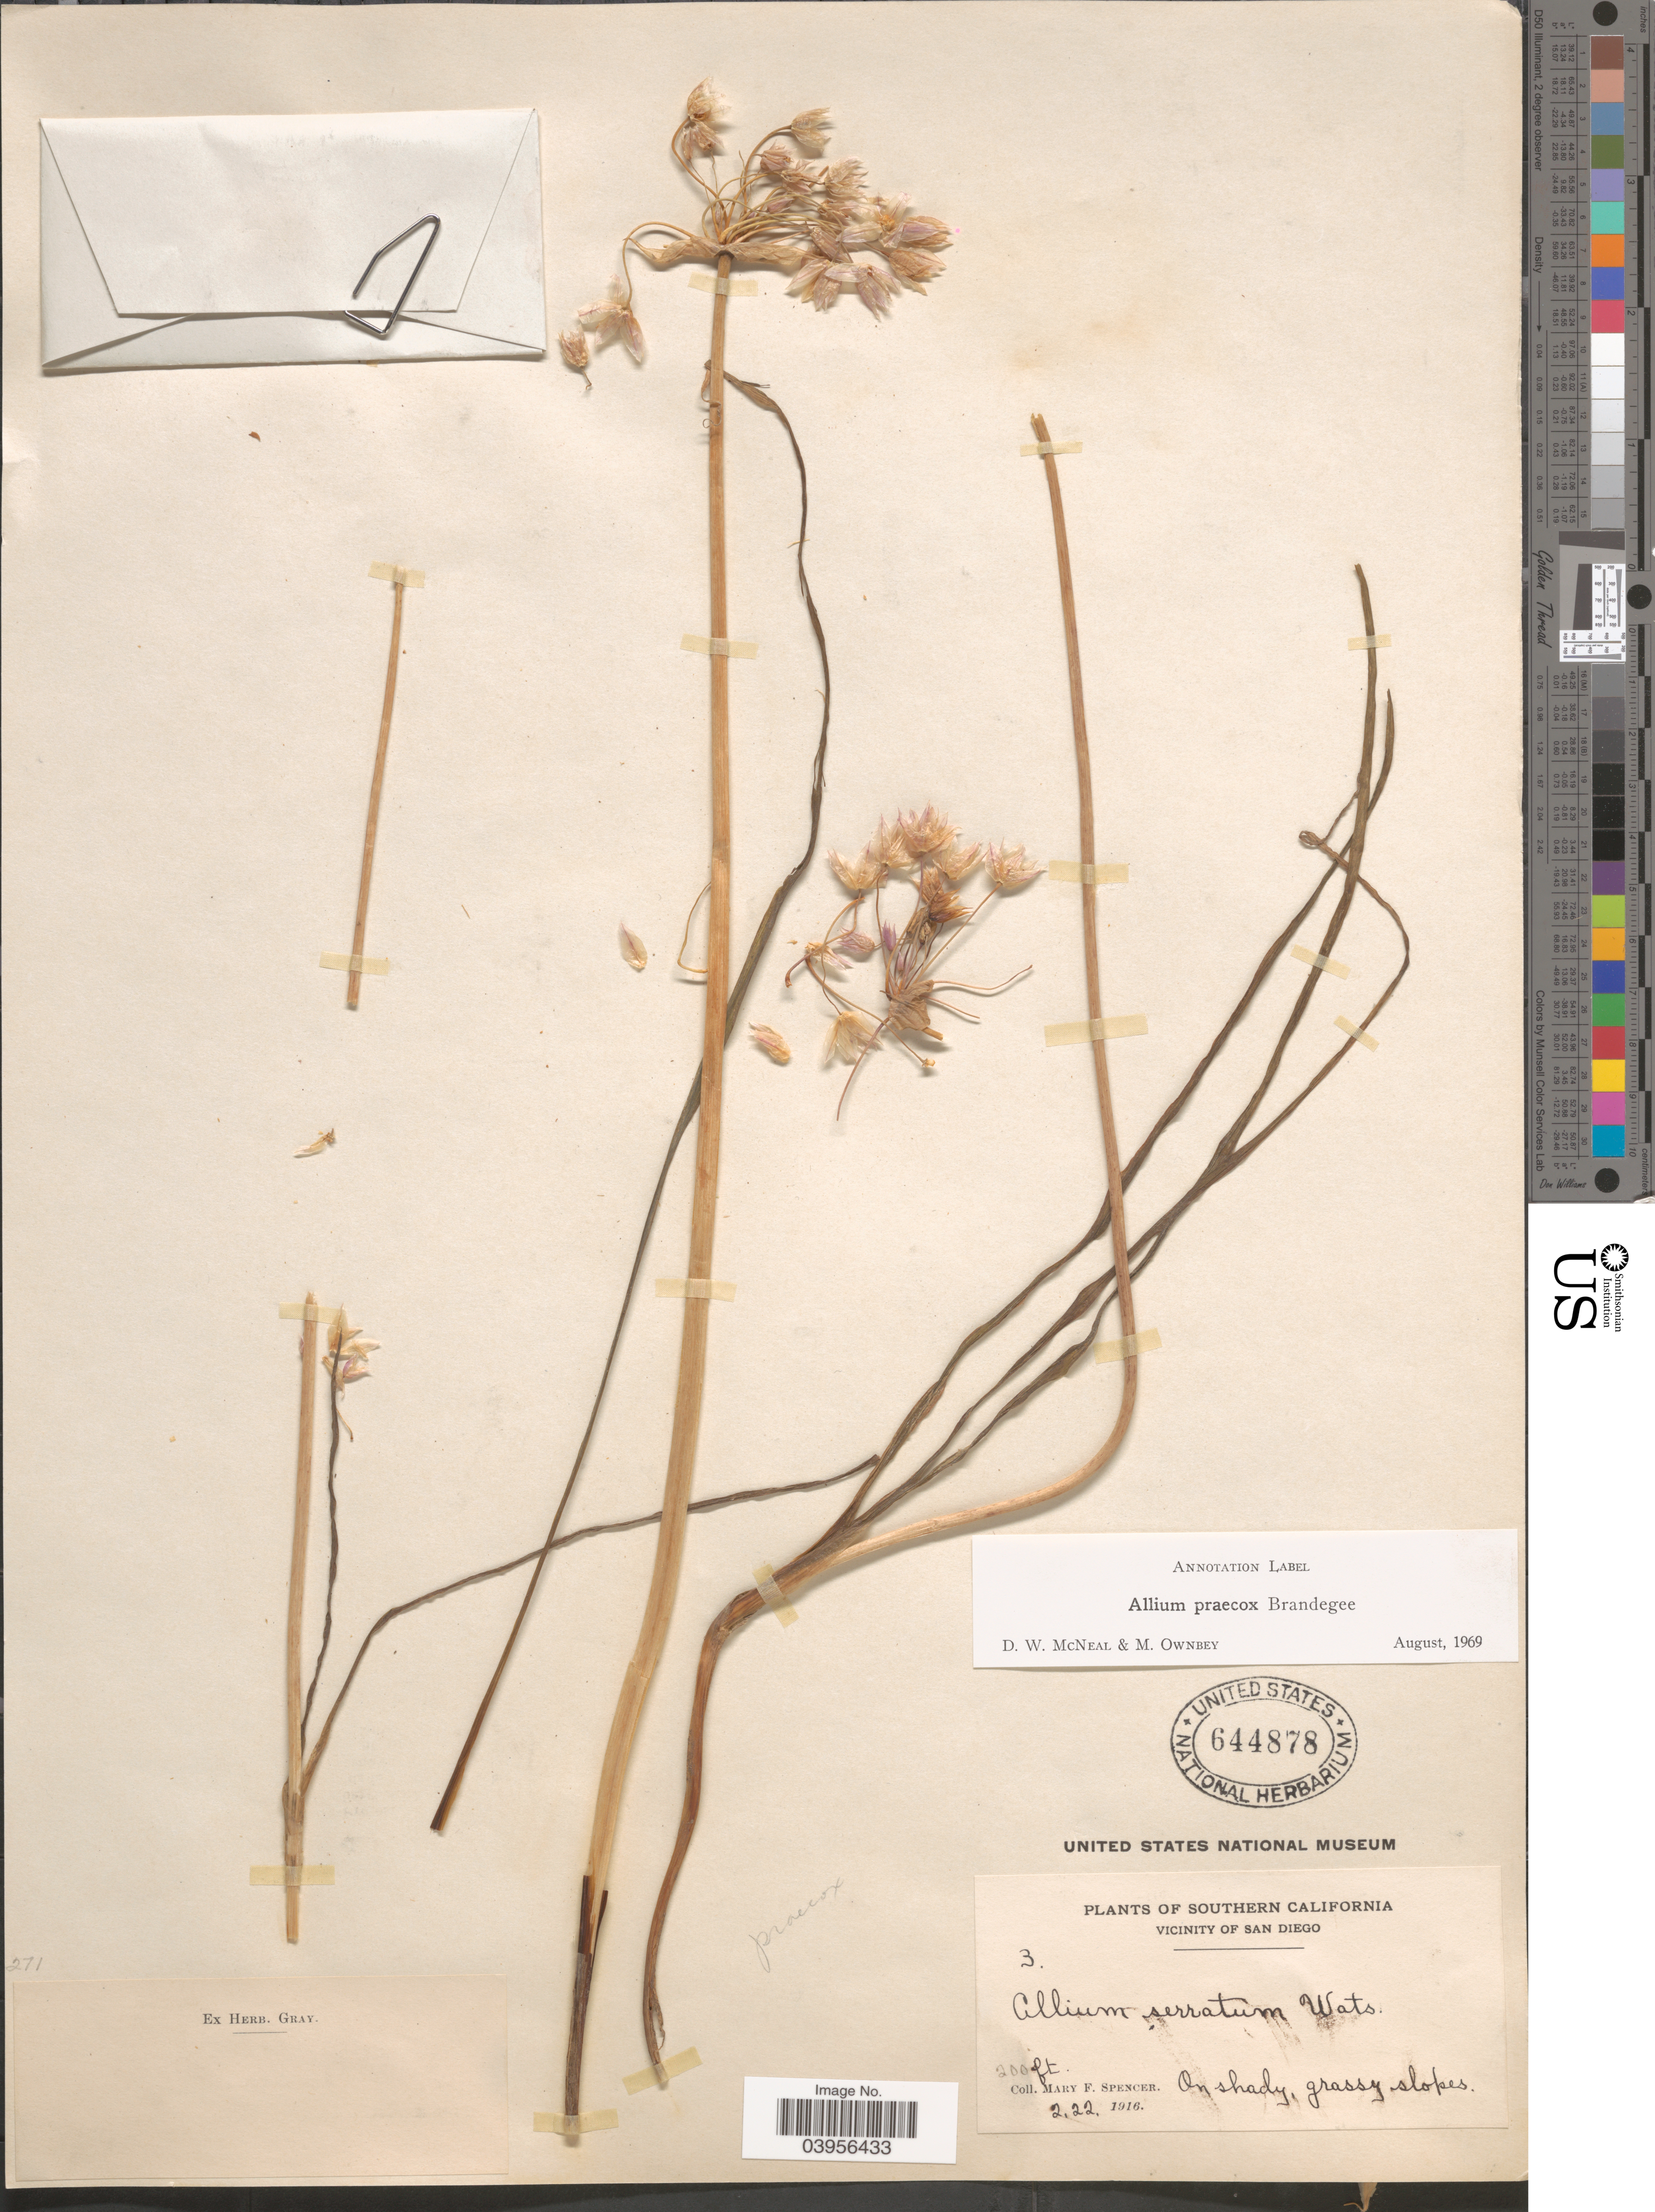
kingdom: Plantae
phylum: Tracheophyta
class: Liliopsida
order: Asparagales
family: Amaryllidaceae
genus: Allium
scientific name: Allium praecox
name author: Brandegee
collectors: M. Spencer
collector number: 3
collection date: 1916-02-22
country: United States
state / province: California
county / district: San Diego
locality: Southern California. Vicinity of San diego.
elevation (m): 61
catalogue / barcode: US 644878